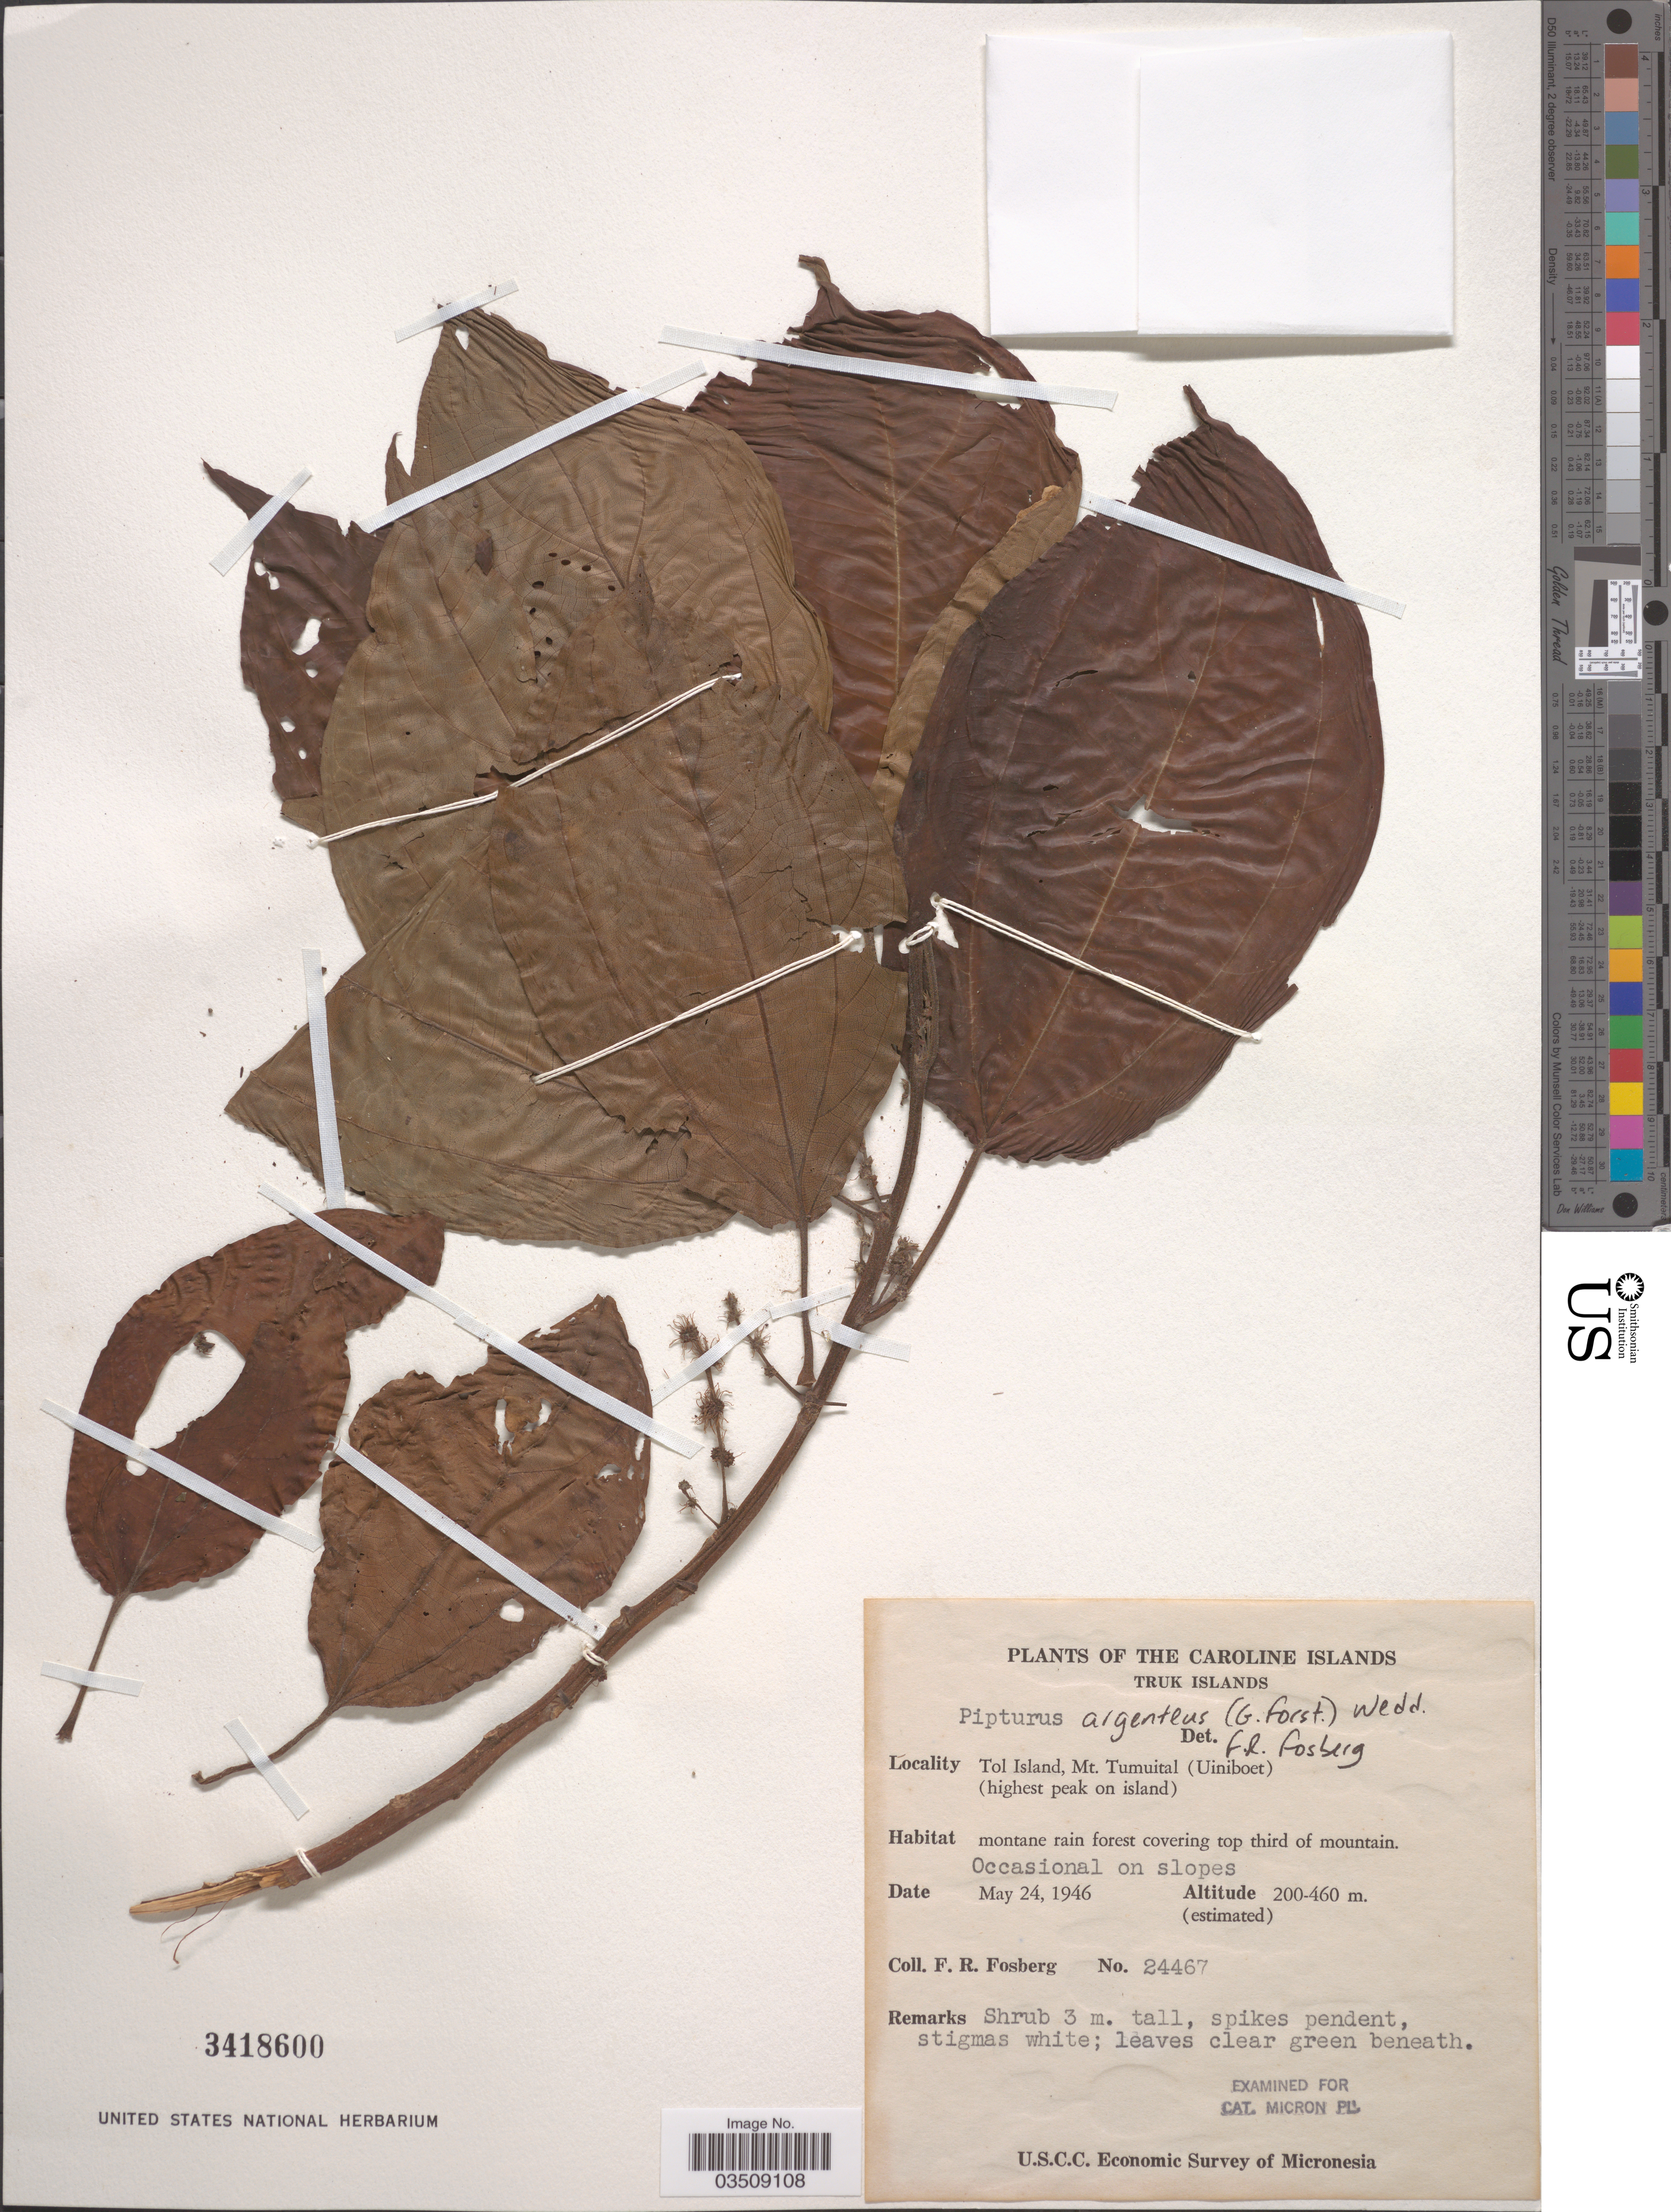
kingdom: Plantae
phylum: Tracheophyta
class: Magnoliopsida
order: Rosales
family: Urticaceae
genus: Pipturus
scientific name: Pipturus argenteus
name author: (G. Forst.) Wedd.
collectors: F. R. Fosberg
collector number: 24467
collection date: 1946-05-24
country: Micronesia, Federated States of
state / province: Truk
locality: Caroline Islands. Truk Islands. Tol Island, Mt. Tumuital (Uiniboet) (highest peak on island).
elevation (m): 200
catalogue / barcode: US 3418600